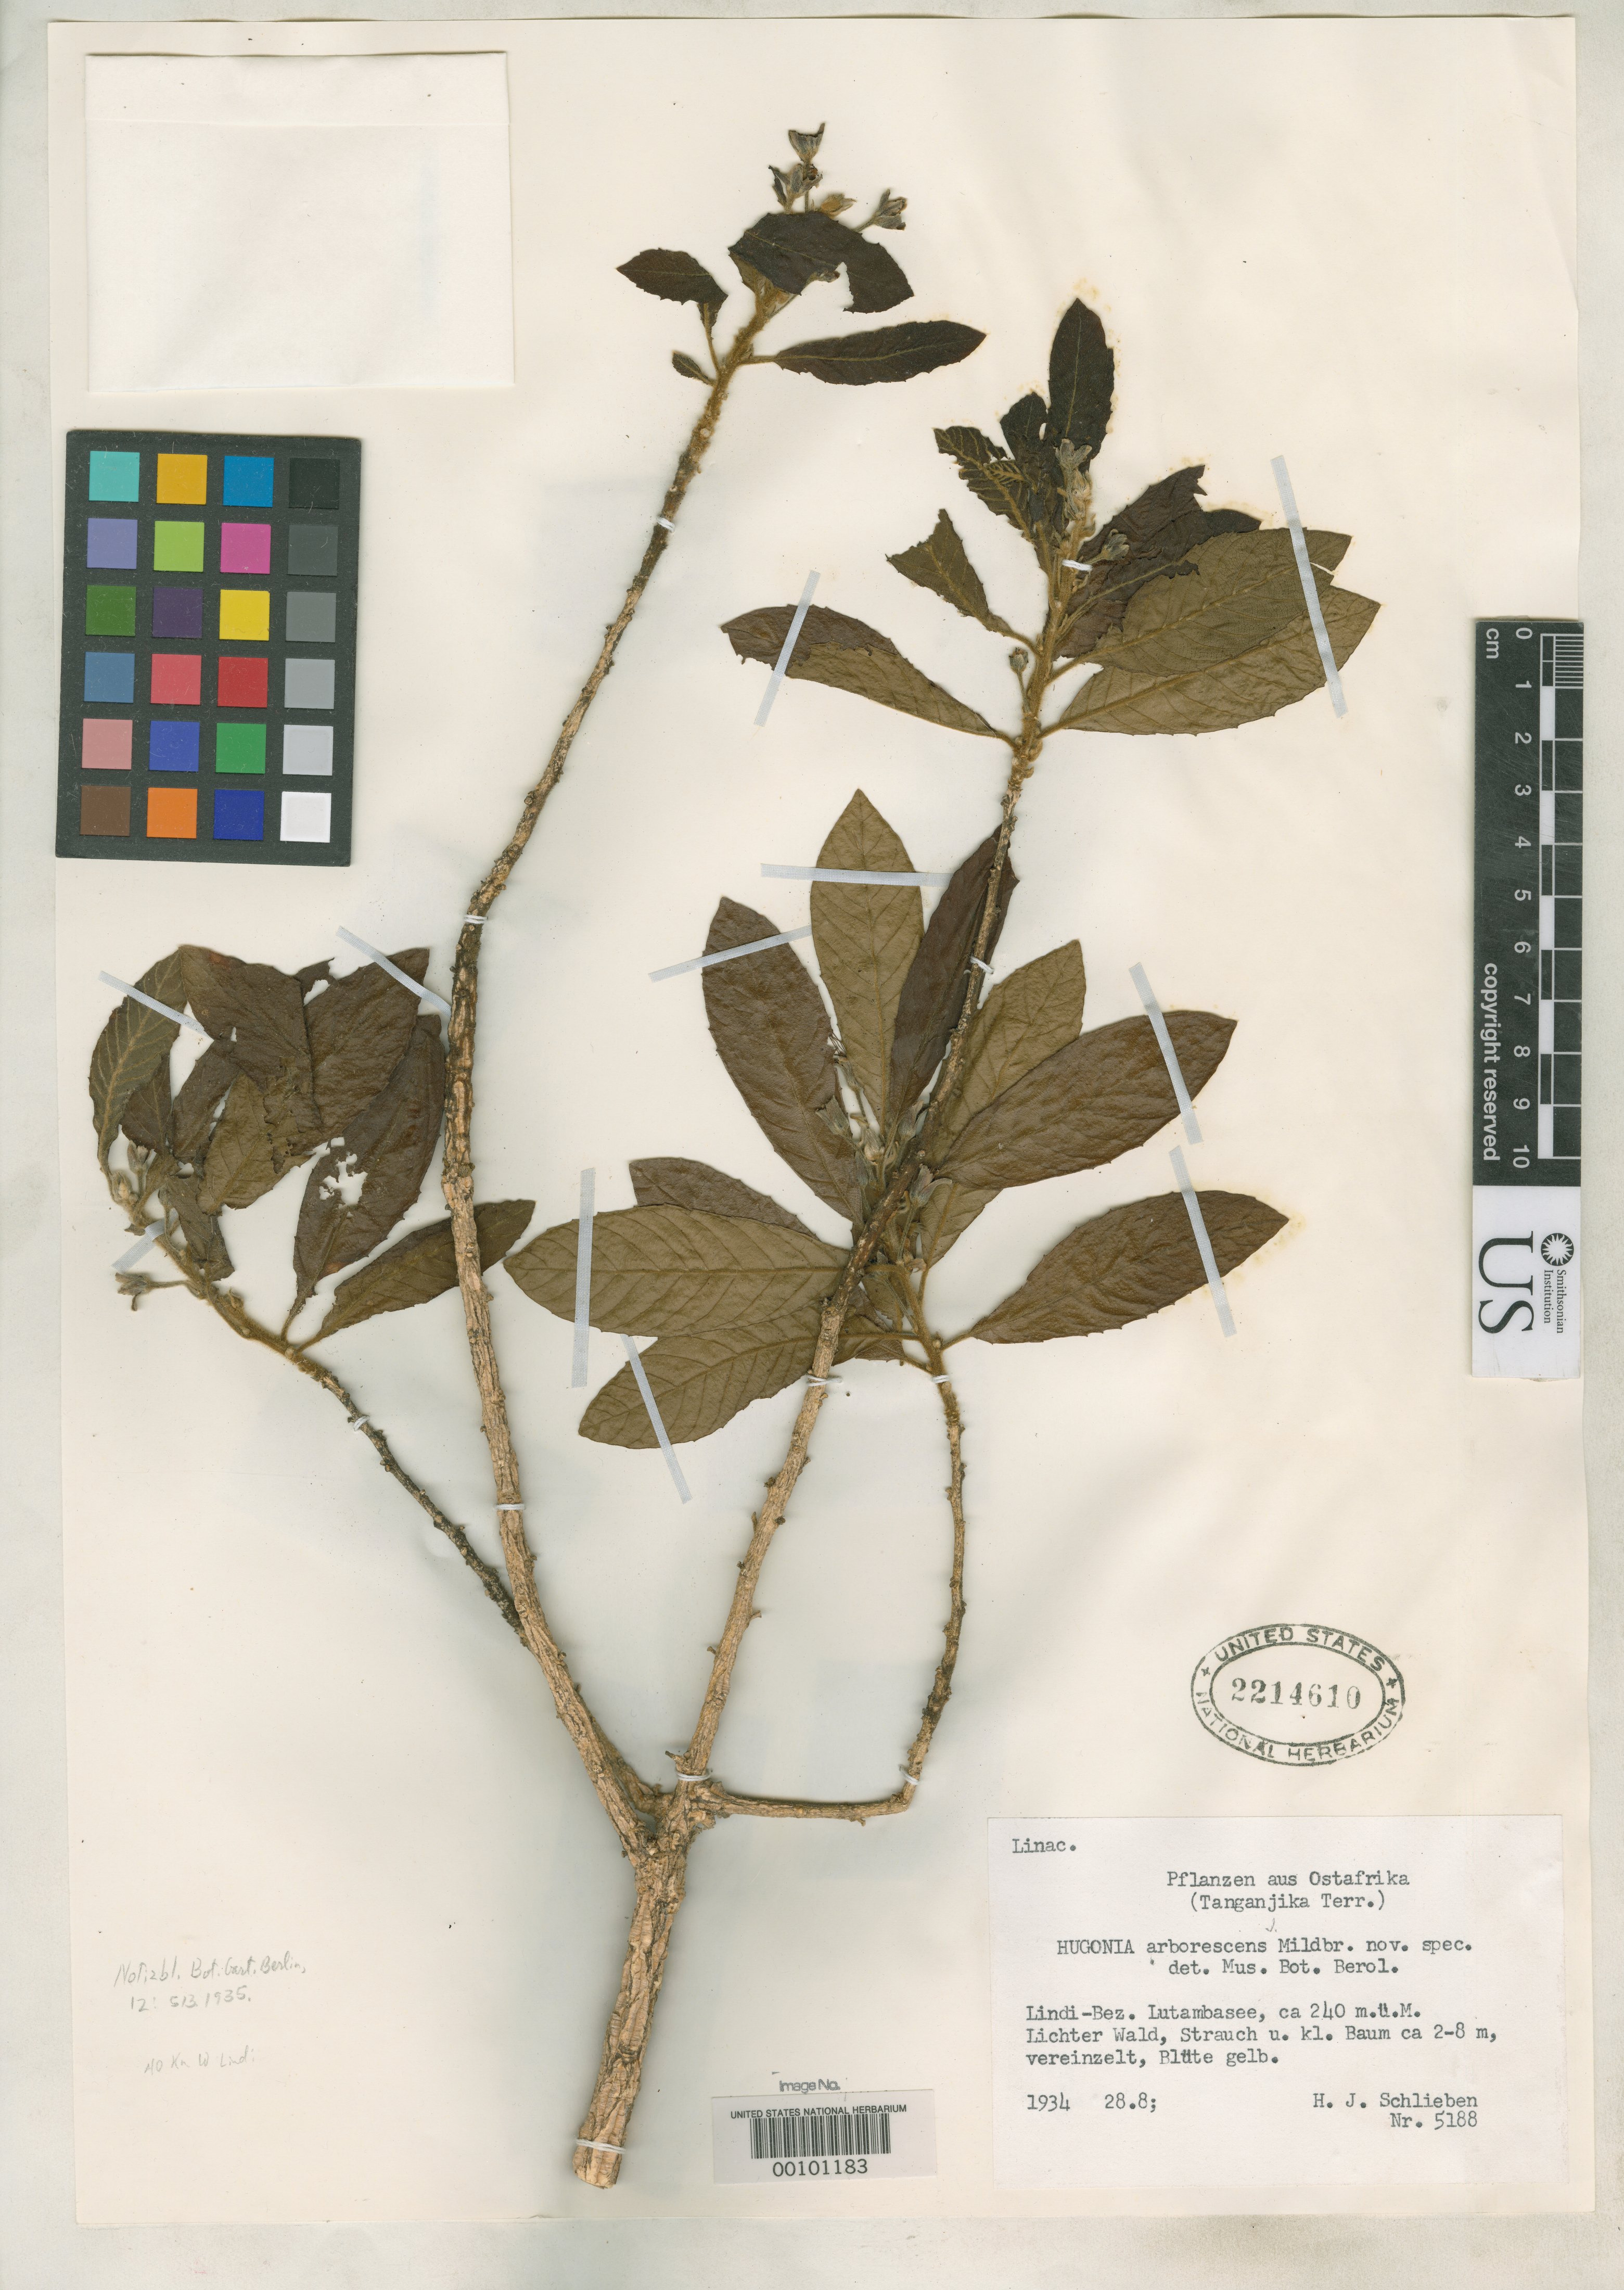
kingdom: Plantae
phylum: Tracheophyta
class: Magnoliopsida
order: Malpighiales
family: Linaceae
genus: Hugonia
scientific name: Hugonia arborescens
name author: Mildbr.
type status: Isotype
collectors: H. J. Schlieben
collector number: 5188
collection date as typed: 28 Aug 1934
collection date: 1934-08-28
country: Tanzania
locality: Lindi Bezirk, Lutamba See, 40 Km. west of Lindi; alt. 240 m.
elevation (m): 240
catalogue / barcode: US 2214610